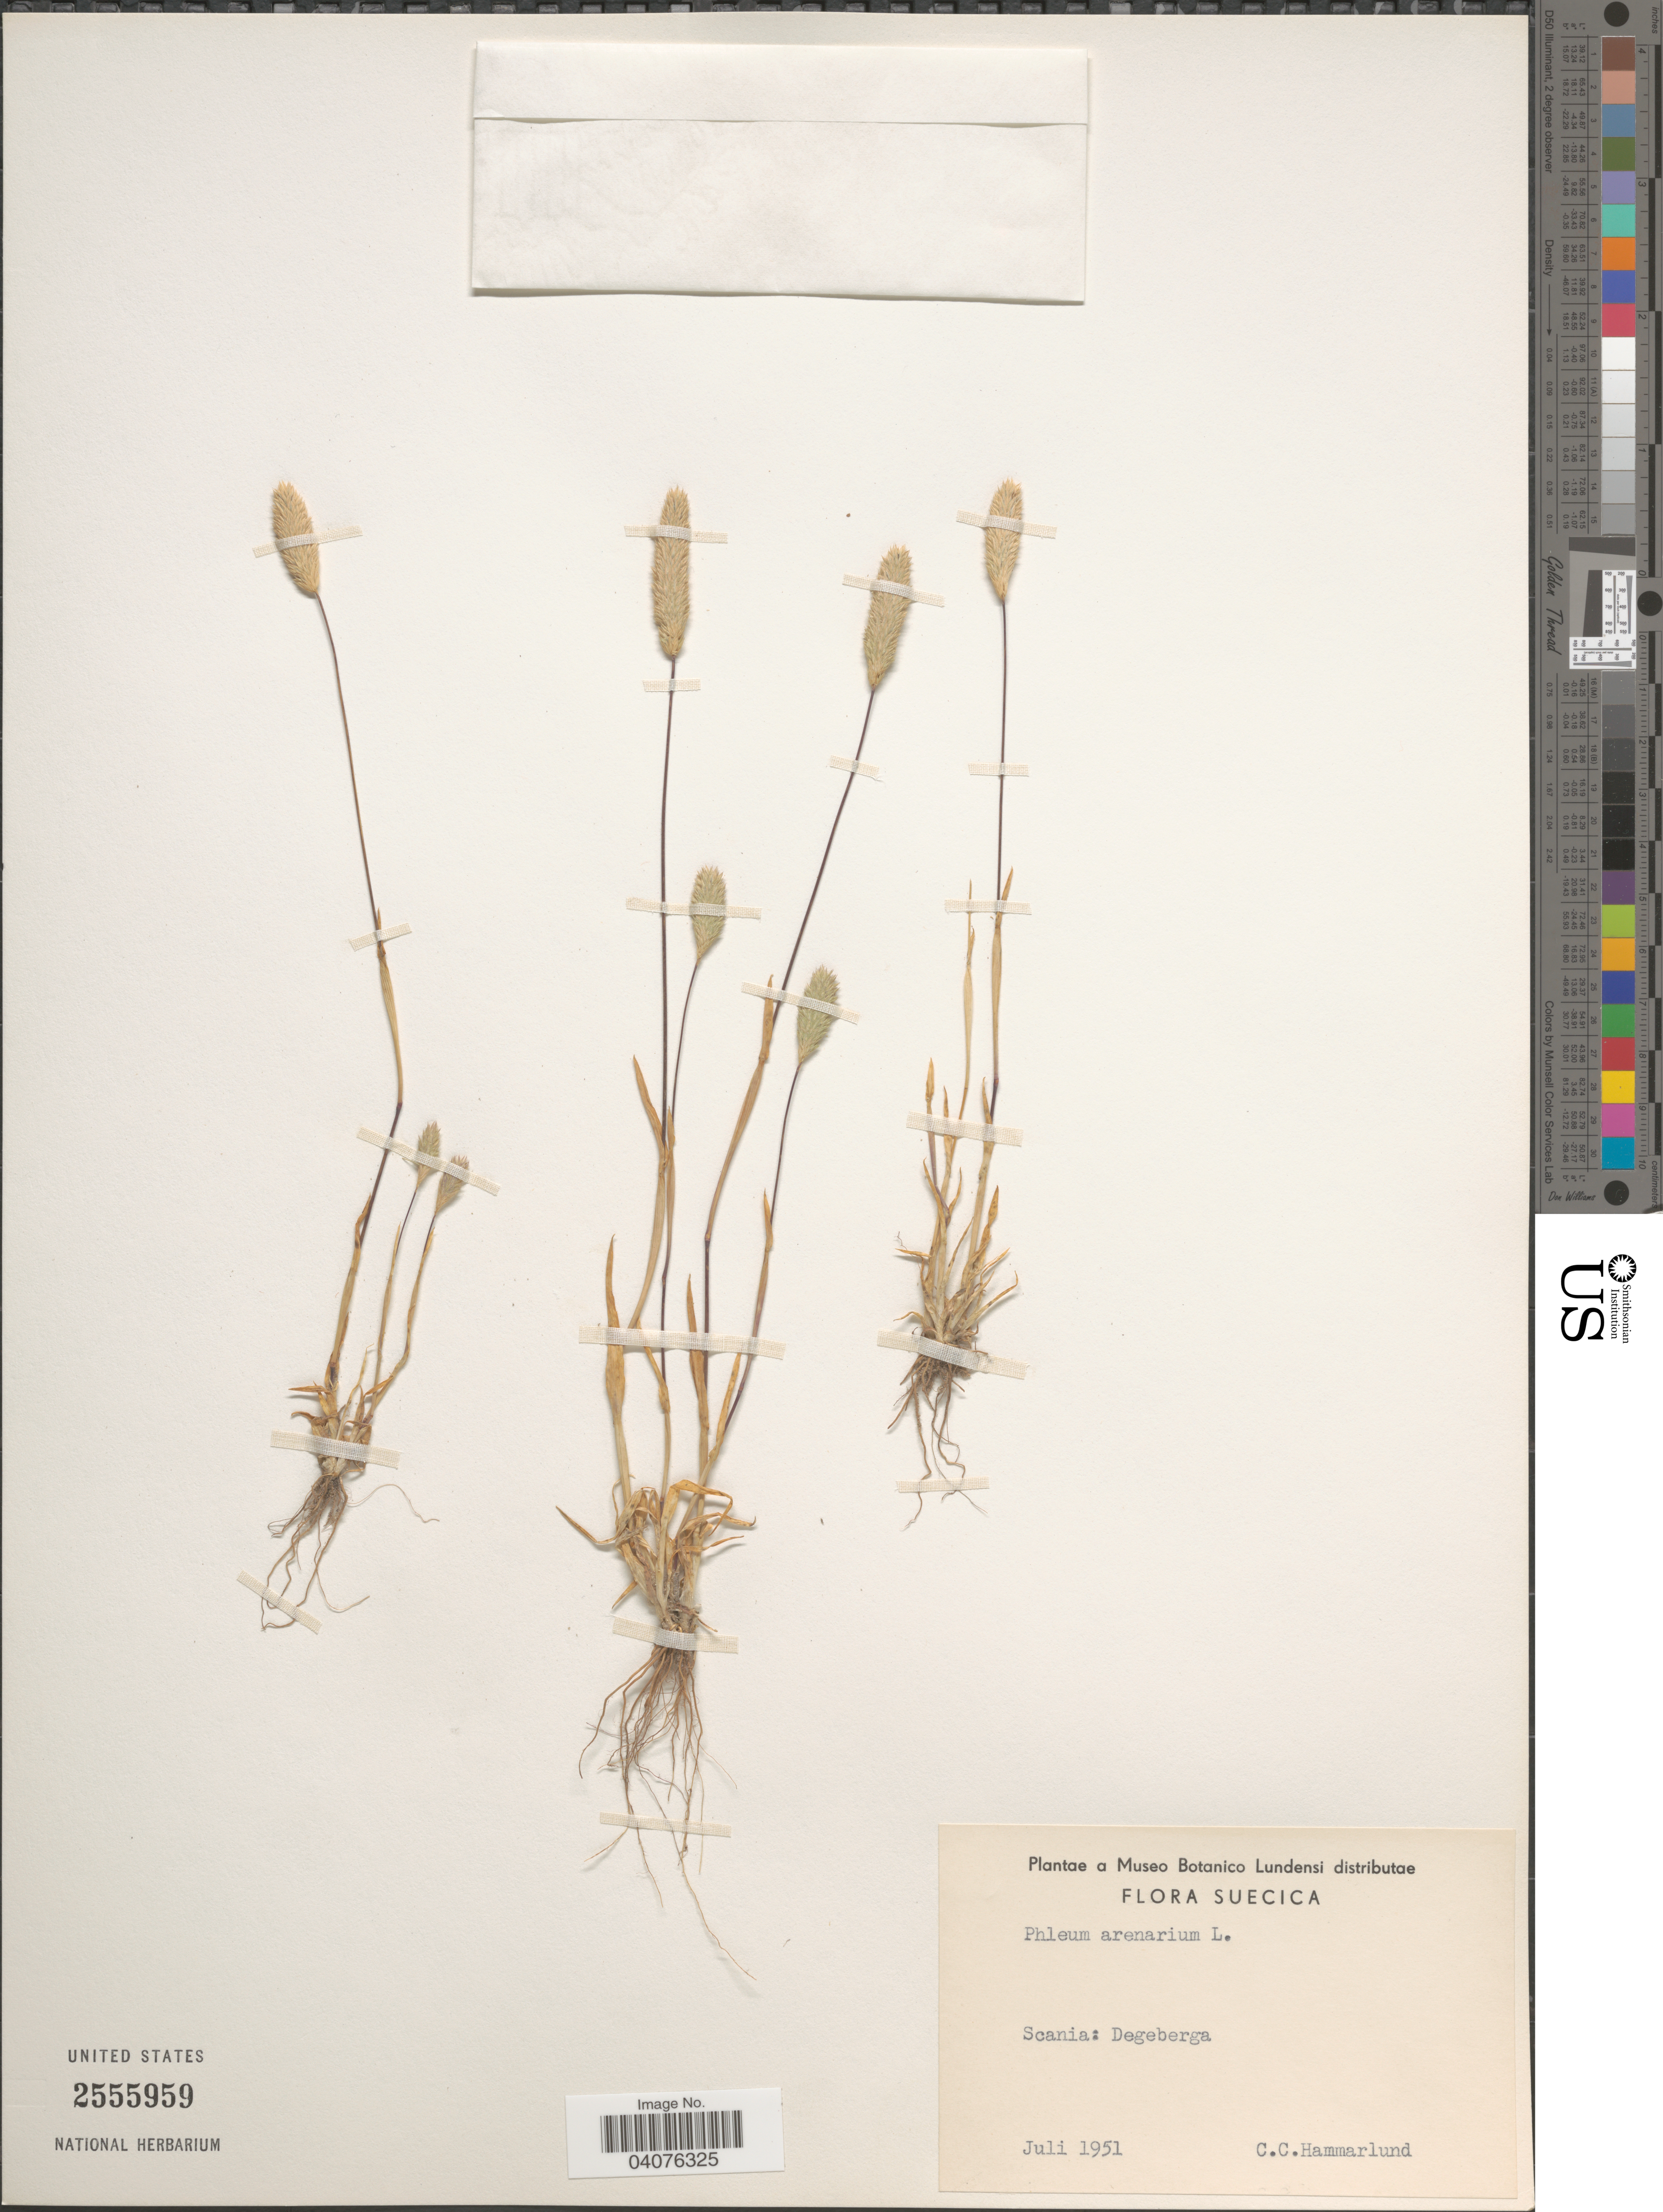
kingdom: Plantae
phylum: Tracheophyta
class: Liliopsida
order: Poales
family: Poaceae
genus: Phleum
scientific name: Phleum arenarium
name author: L.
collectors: C. Hammarlund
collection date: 1951-07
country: Sweden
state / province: Skåne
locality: Suecica. Scania: Degeberga.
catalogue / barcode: US 2555959